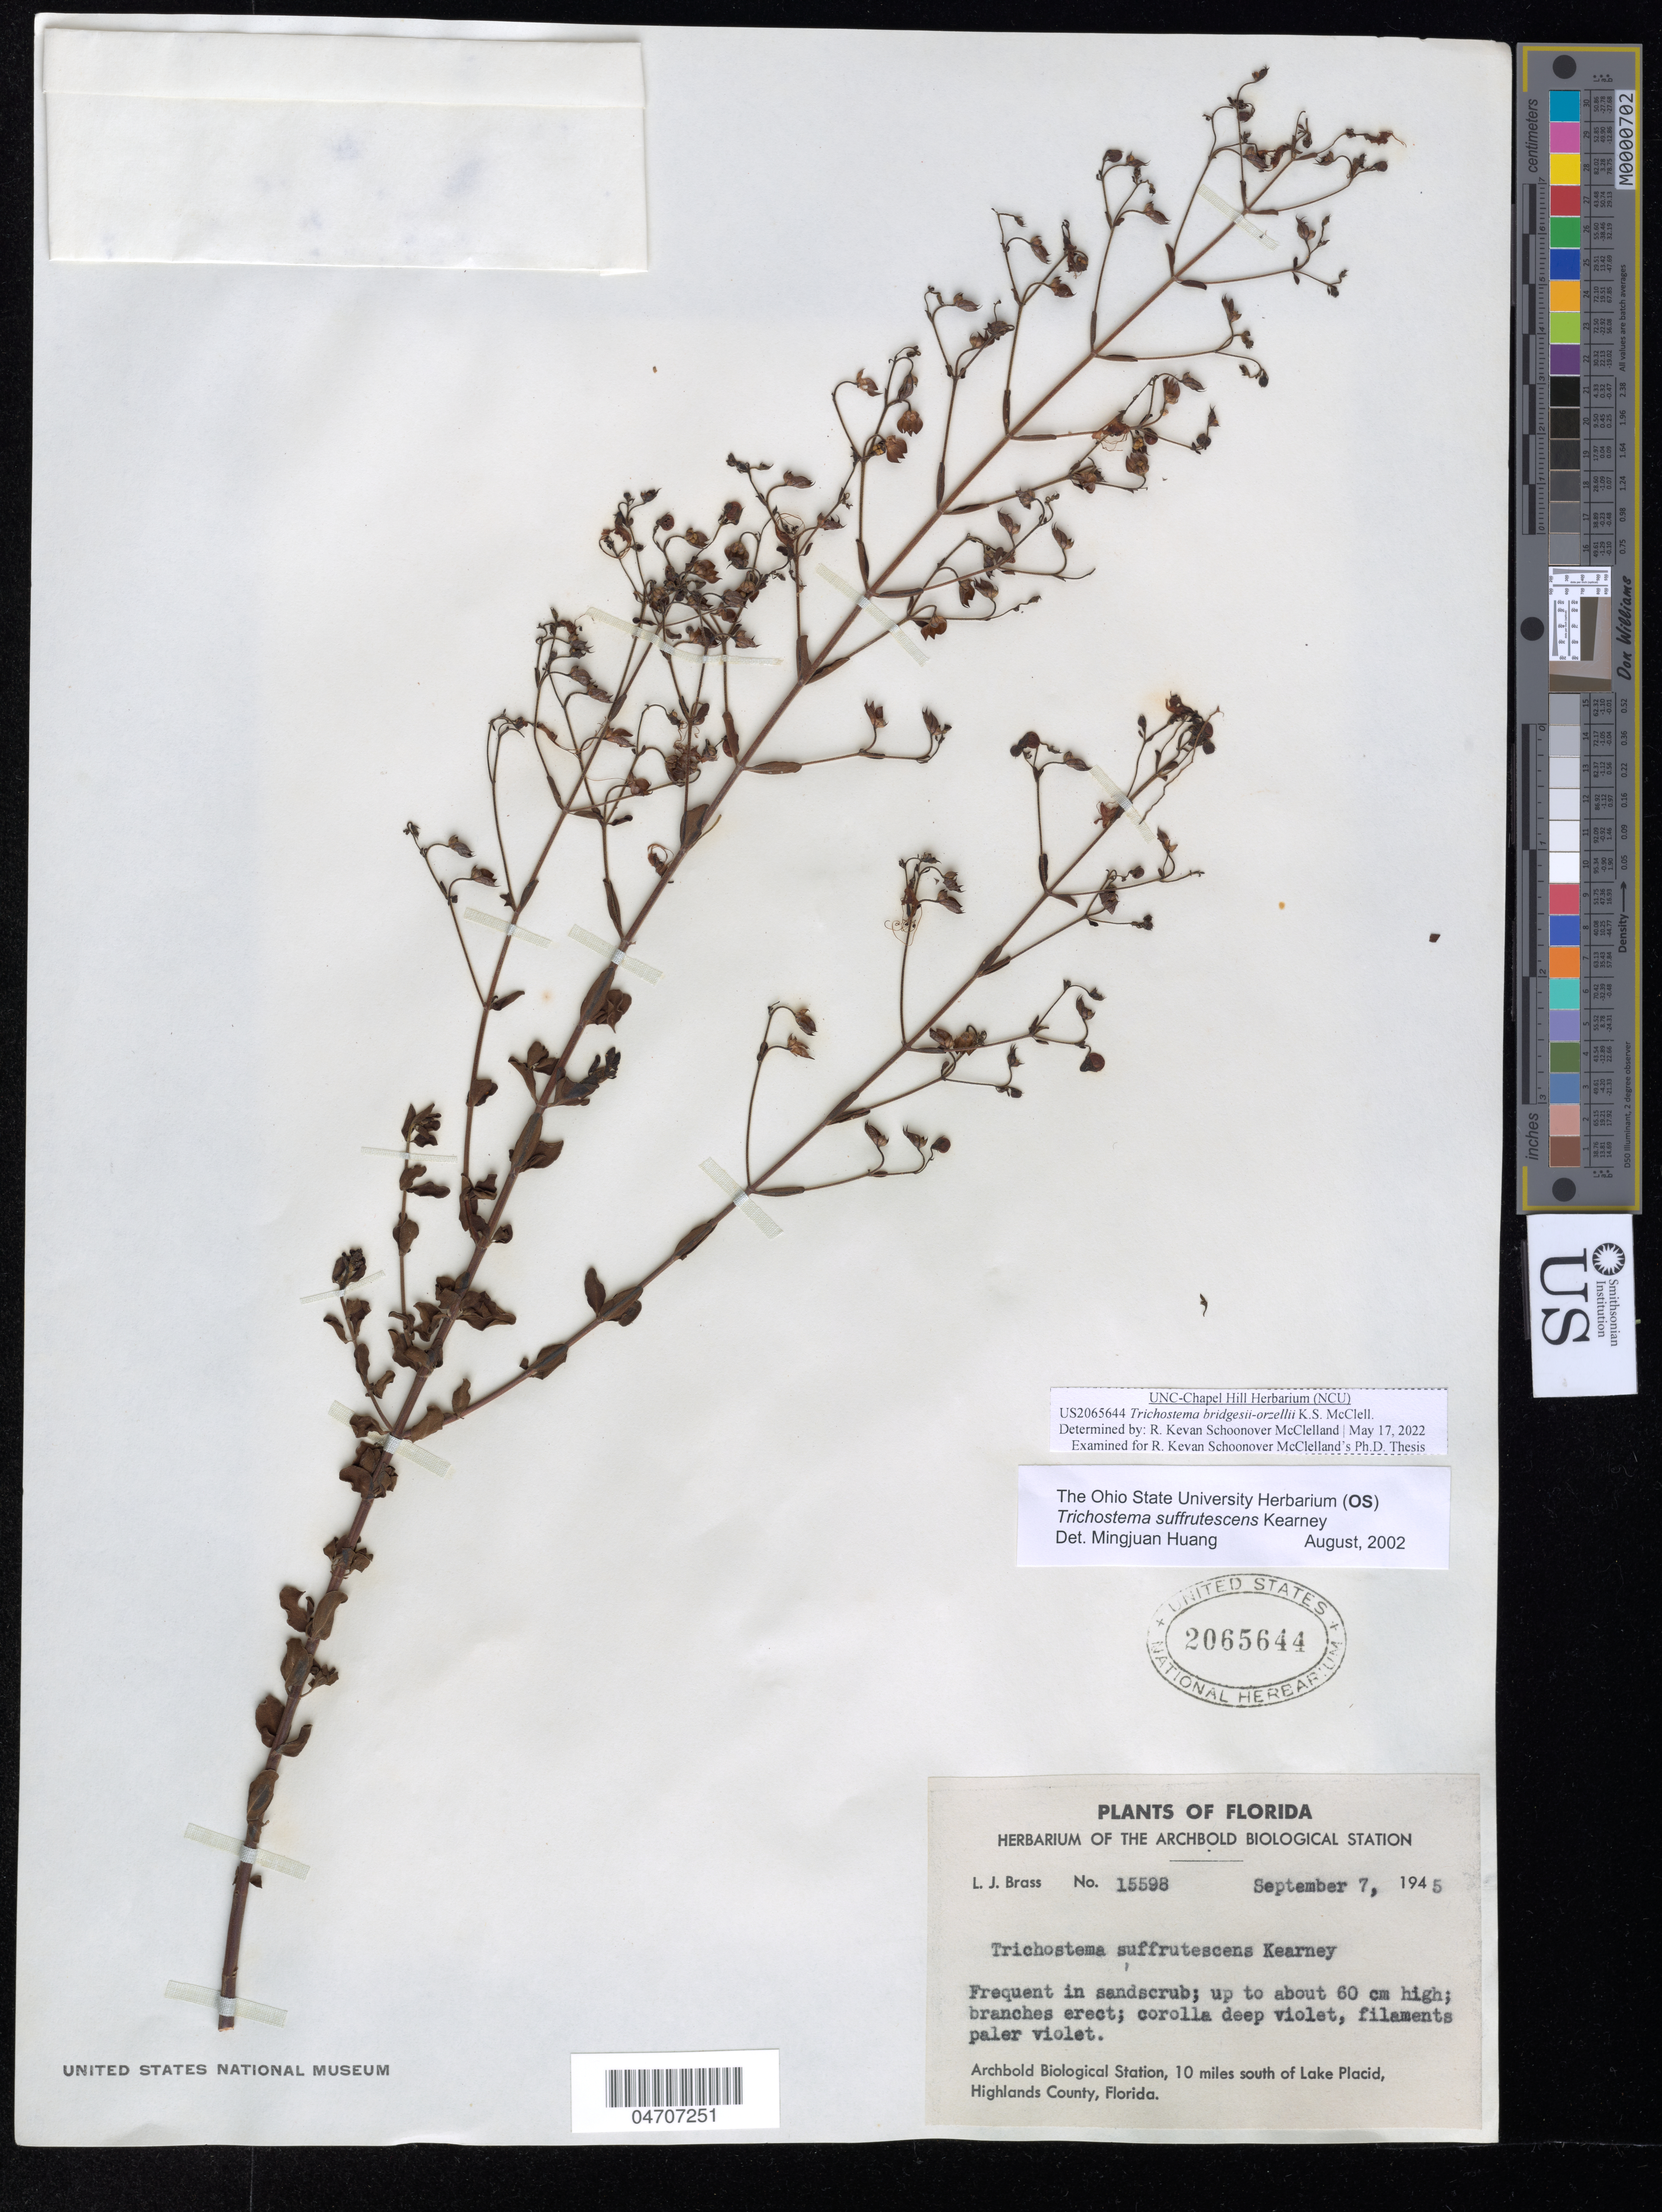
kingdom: Plantae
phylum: Tracheophyta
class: Magnoliopsida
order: Lamiales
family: Lamiaceae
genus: Trichostema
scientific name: Trichostema sp.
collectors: L. J. Brass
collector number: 15598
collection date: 1945-09-07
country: United States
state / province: Florida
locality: Archbold Biological Station, 10 miles south of Lake Placid, Highlands County.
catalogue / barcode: US 2065644